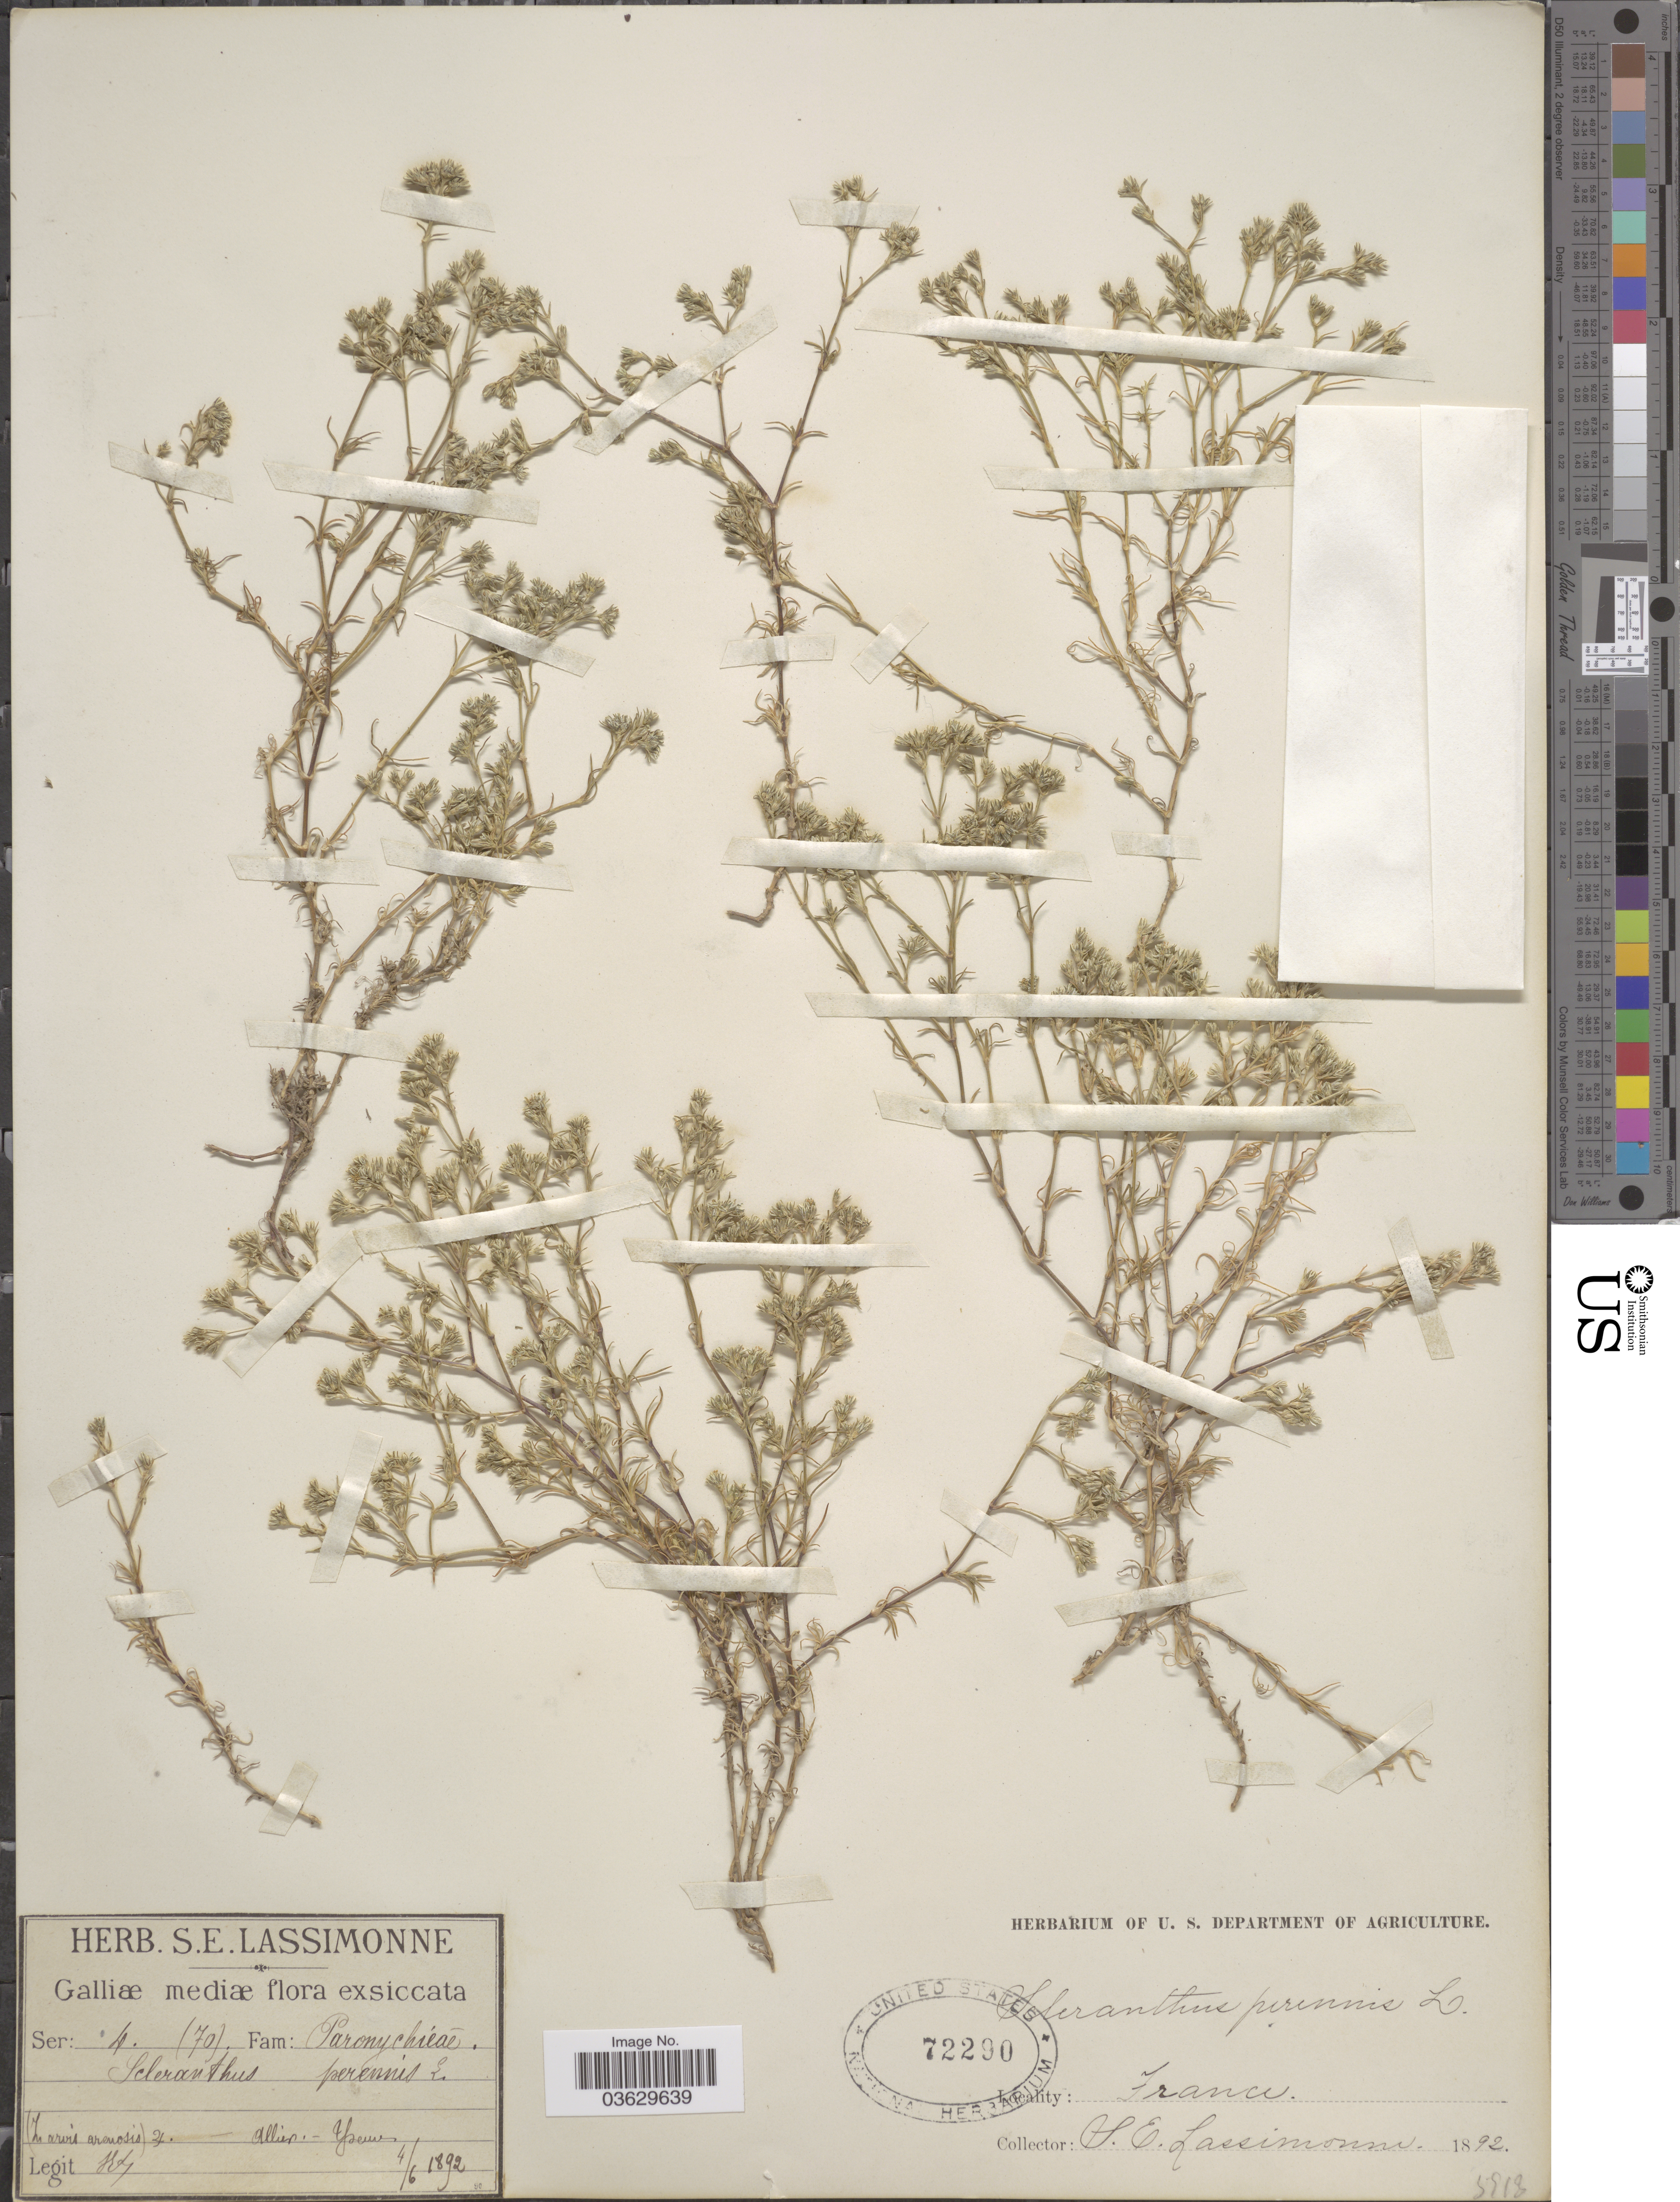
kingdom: Plantae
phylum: Tracheophyta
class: Magnoliopsida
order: Caryophyllales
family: Caryophyllaceae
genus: Scleranthus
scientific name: Scleranthus perennis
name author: L.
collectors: S. Lassimonne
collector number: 70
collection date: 1892-06-04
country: France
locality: Galliæ mediæ. (In arvis arenosis). Allier,- Yseure.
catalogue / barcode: US 72290